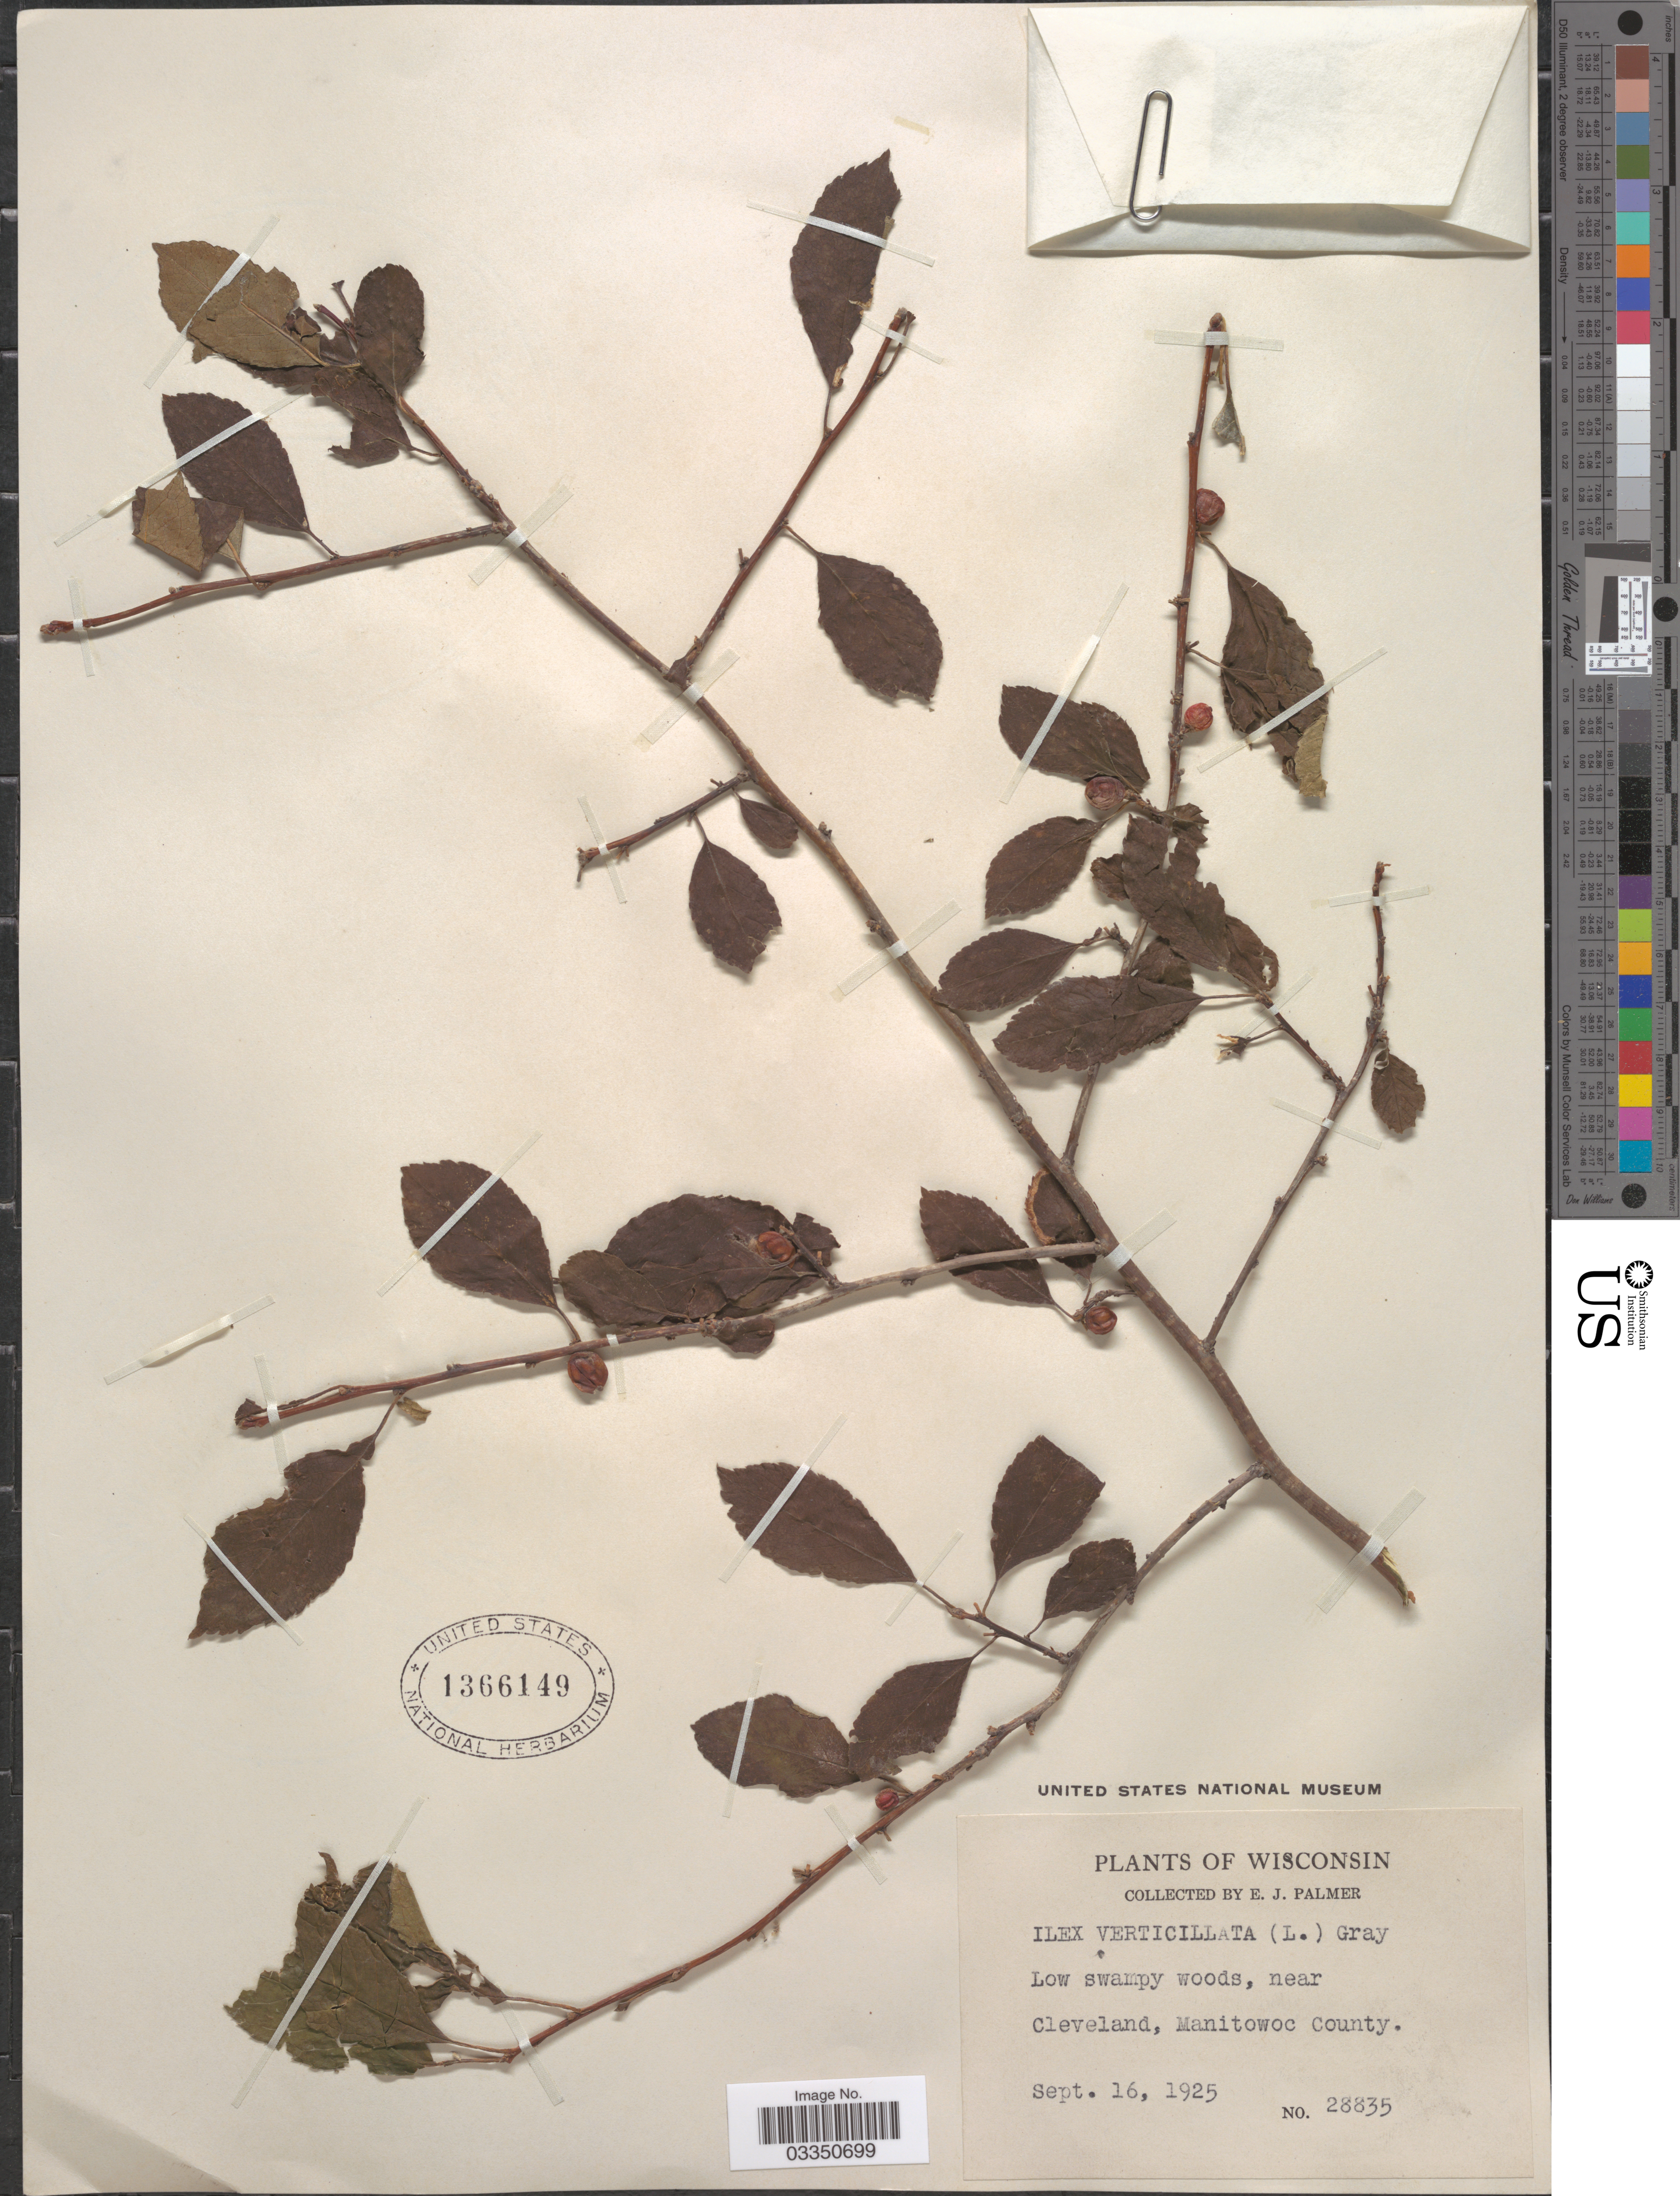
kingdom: Plantae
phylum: Tracheophyta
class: Magnoliopsida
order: Aquifoliales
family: Aquifoliaceae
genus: Ilex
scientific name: Ilex verticillata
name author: (L.) A. Gray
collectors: E. J. Palmer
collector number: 28835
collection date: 1925-09-16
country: United States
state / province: Wisconsin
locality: Near Cleveland, Manitowoc County.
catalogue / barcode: US 1366149